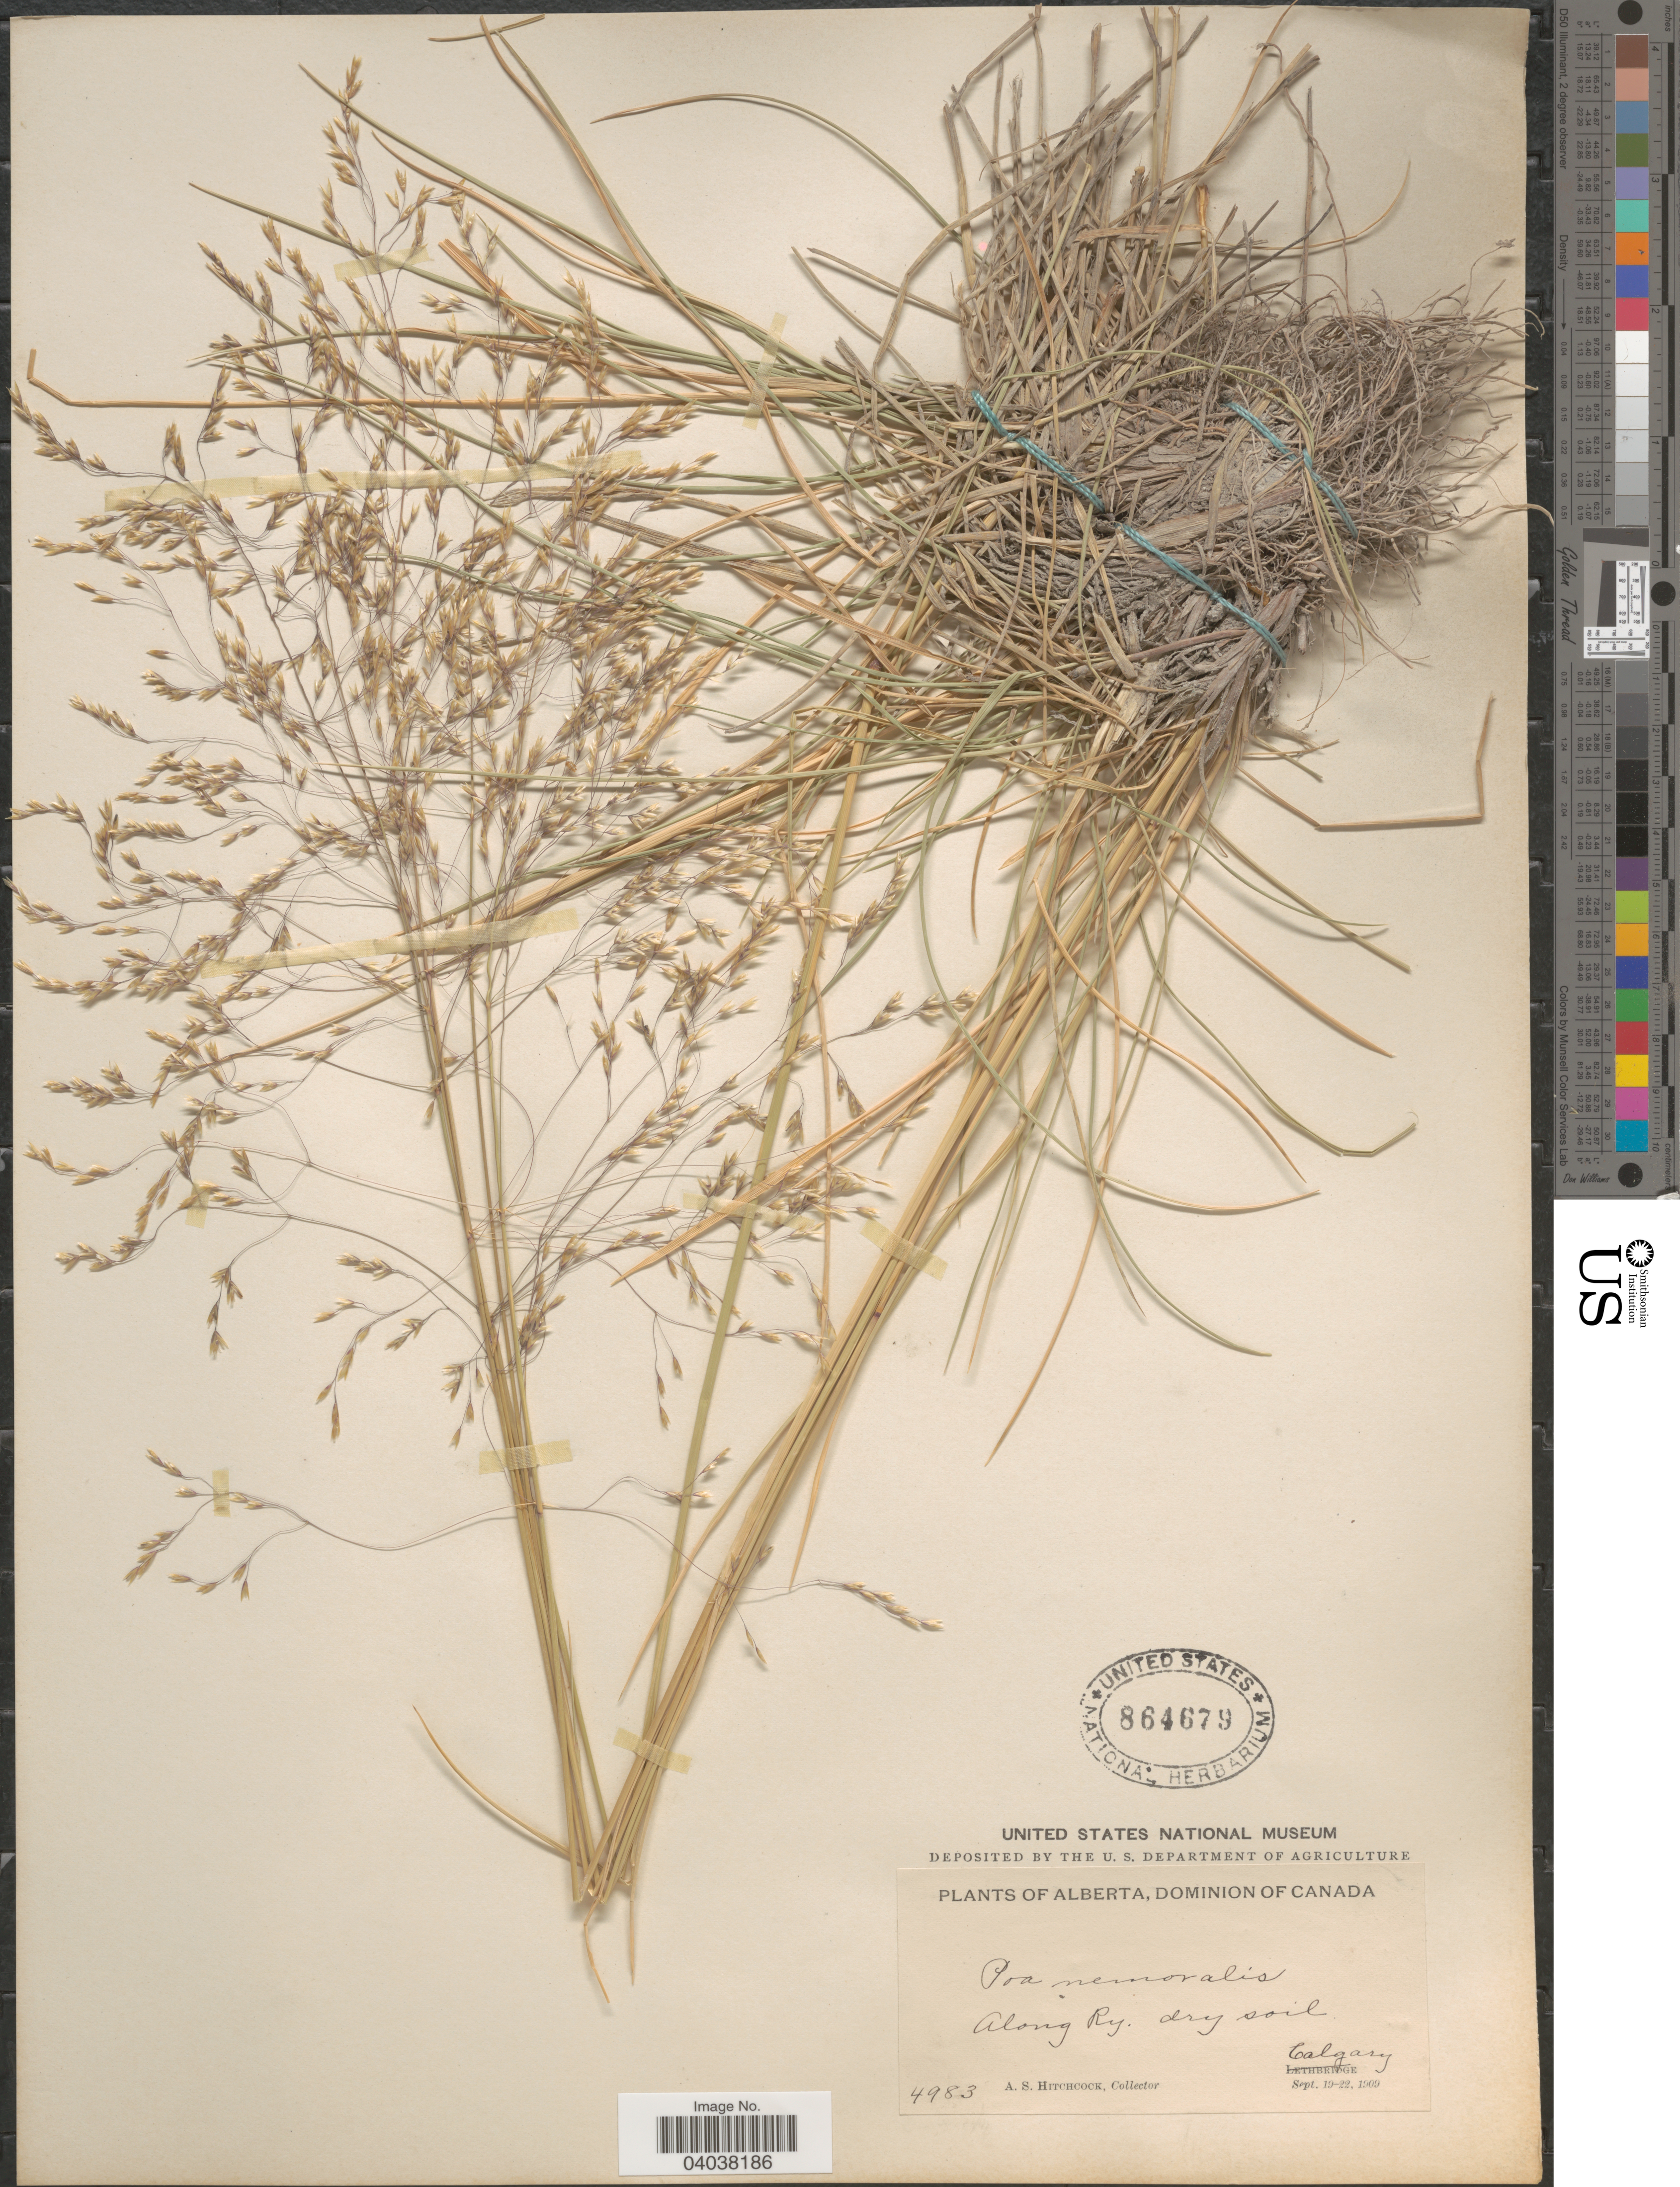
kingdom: Plantae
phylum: Tracheophyta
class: Liliopsida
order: Poales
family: Poaceae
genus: Deschampsia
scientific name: Deschampsia cespitosa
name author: (L.) P. Beauv.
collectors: A. S. Hitchcock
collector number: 4983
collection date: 1909-09-19/1909-09-22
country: Canada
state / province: Alberta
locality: Dominion of Canada. Along Ry. Calgary.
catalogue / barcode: US 864679